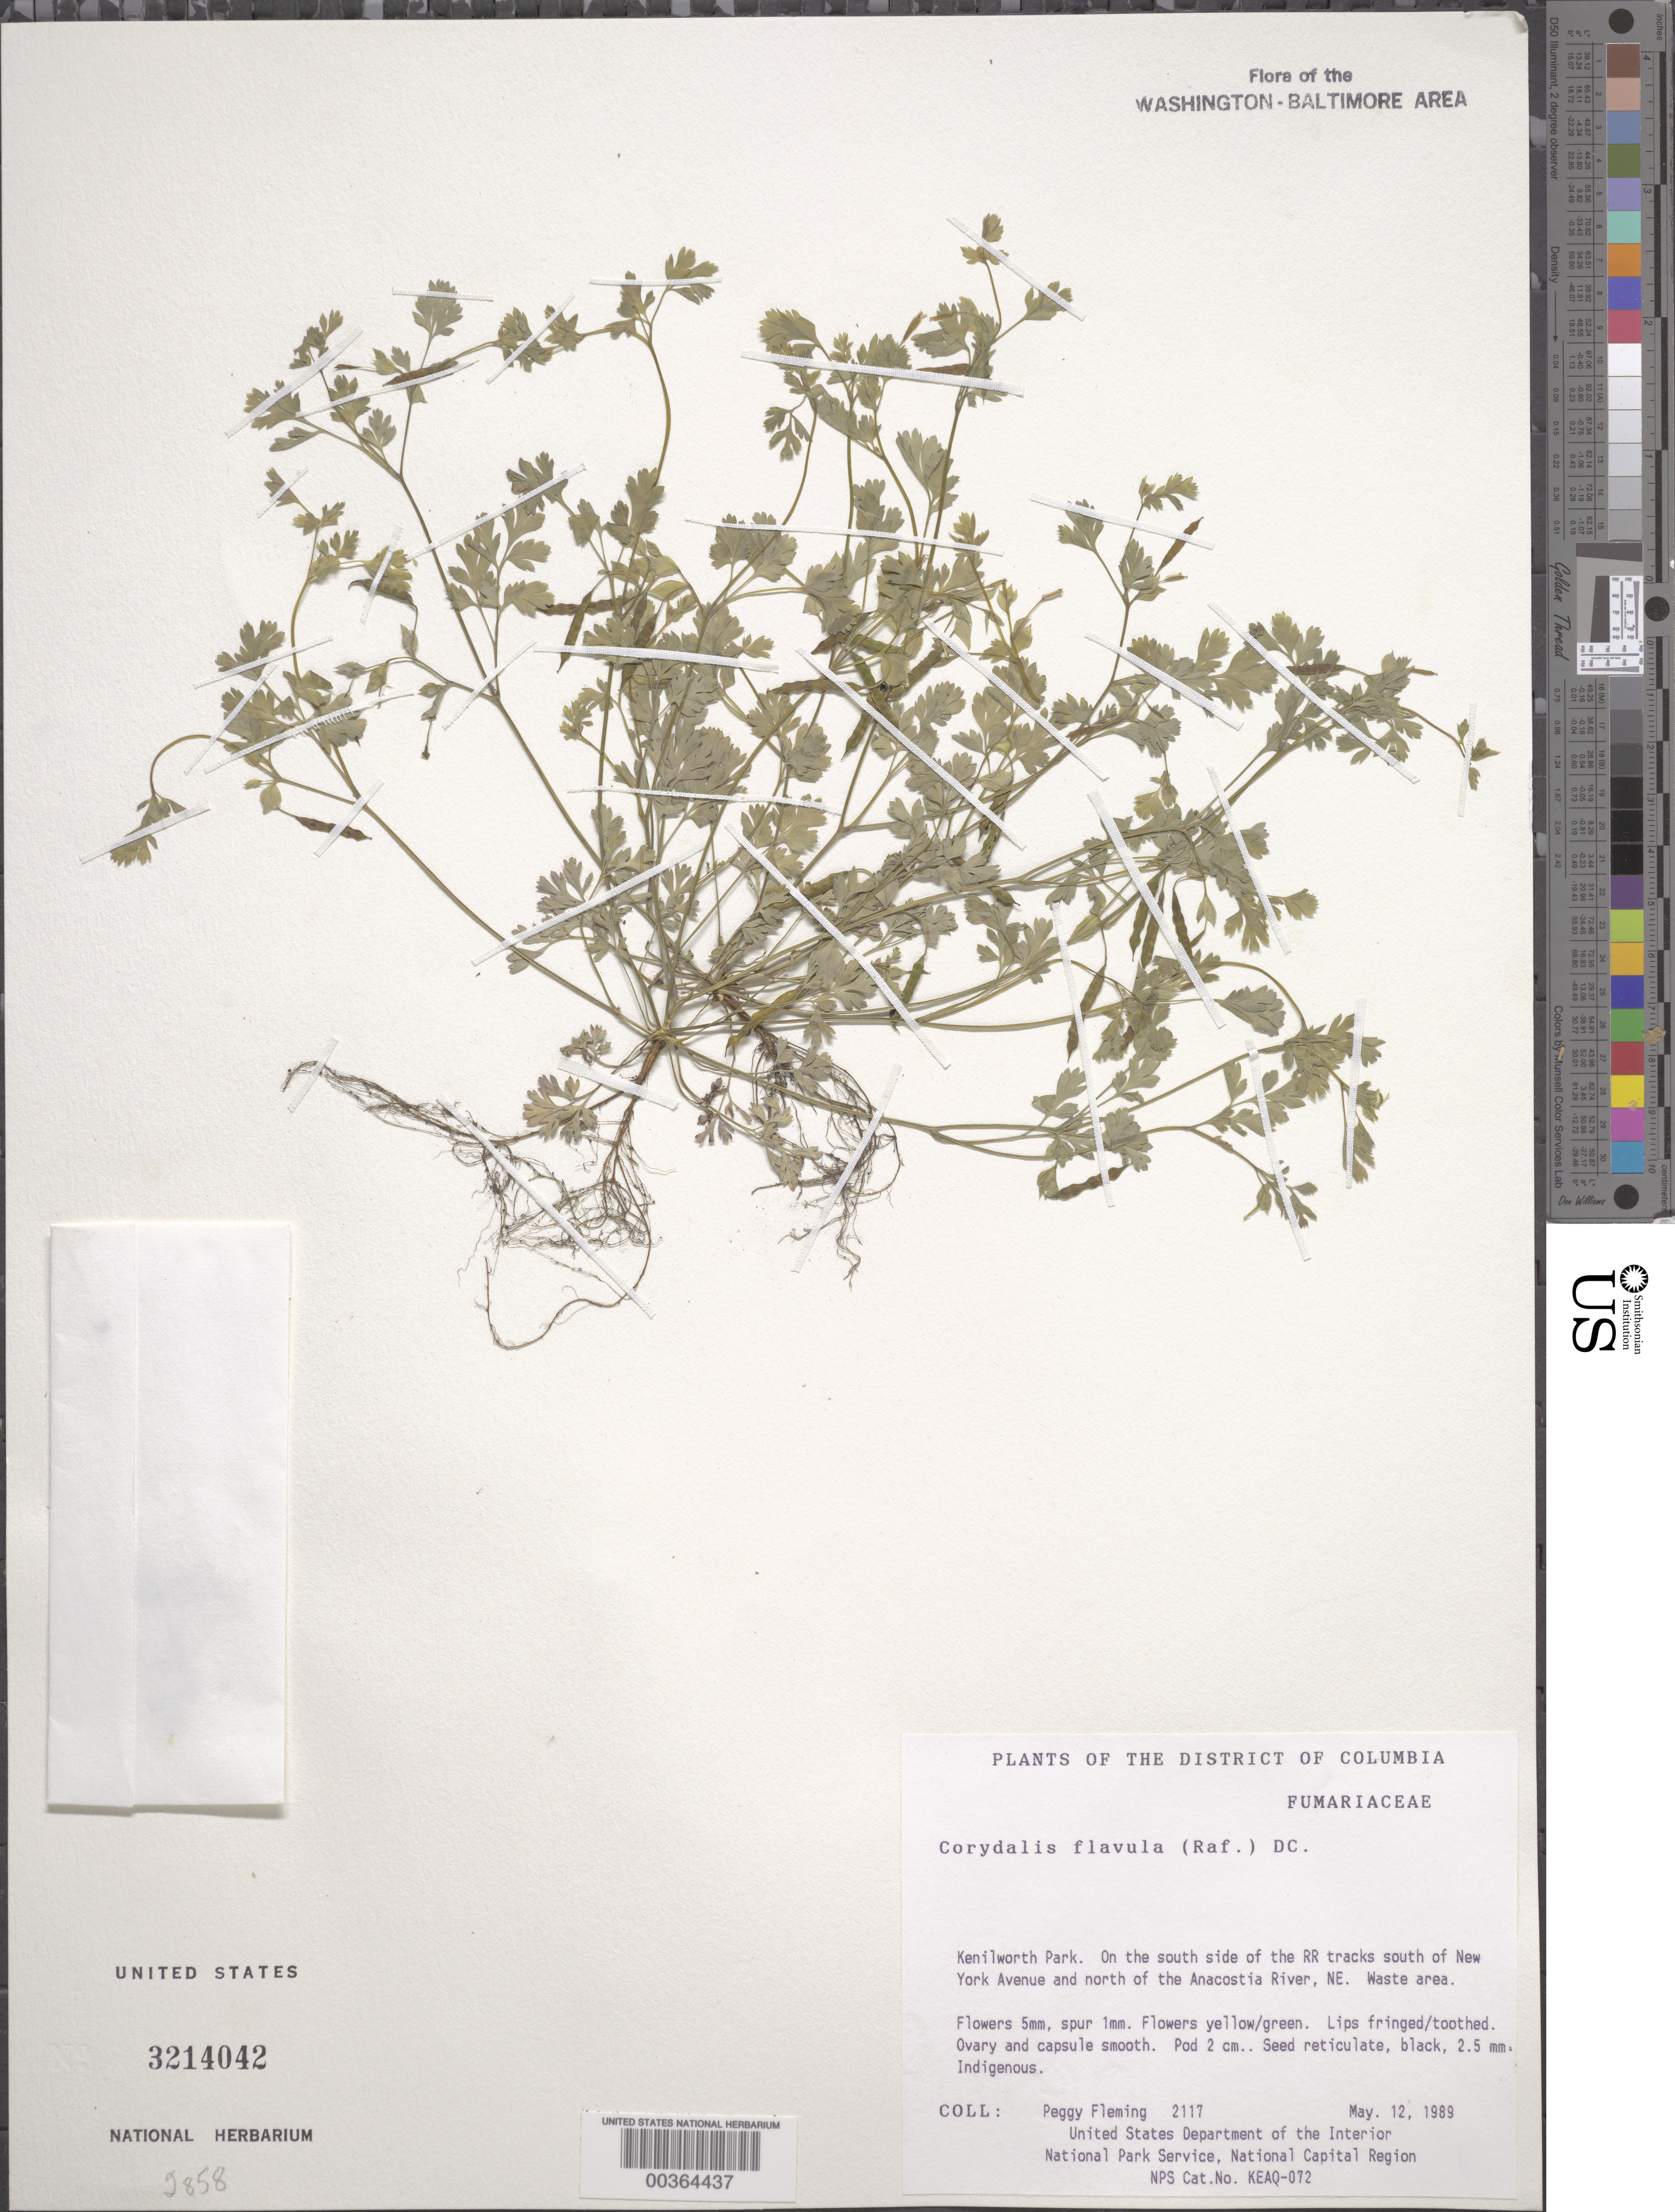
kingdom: Plantae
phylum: Tracheophyta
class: Magnoliopsida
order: Ranunculales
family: Papaveraceae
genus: Corydalis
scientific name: Corydalis flavula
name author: (Raf.) DC.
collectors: P. Fleming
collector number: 2117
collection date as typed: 12 May 1989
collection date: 1989-05-12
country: United States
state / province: District of Columbia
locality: Kenilworth Park, on S side of RR Tracks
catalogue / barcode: US 3214042